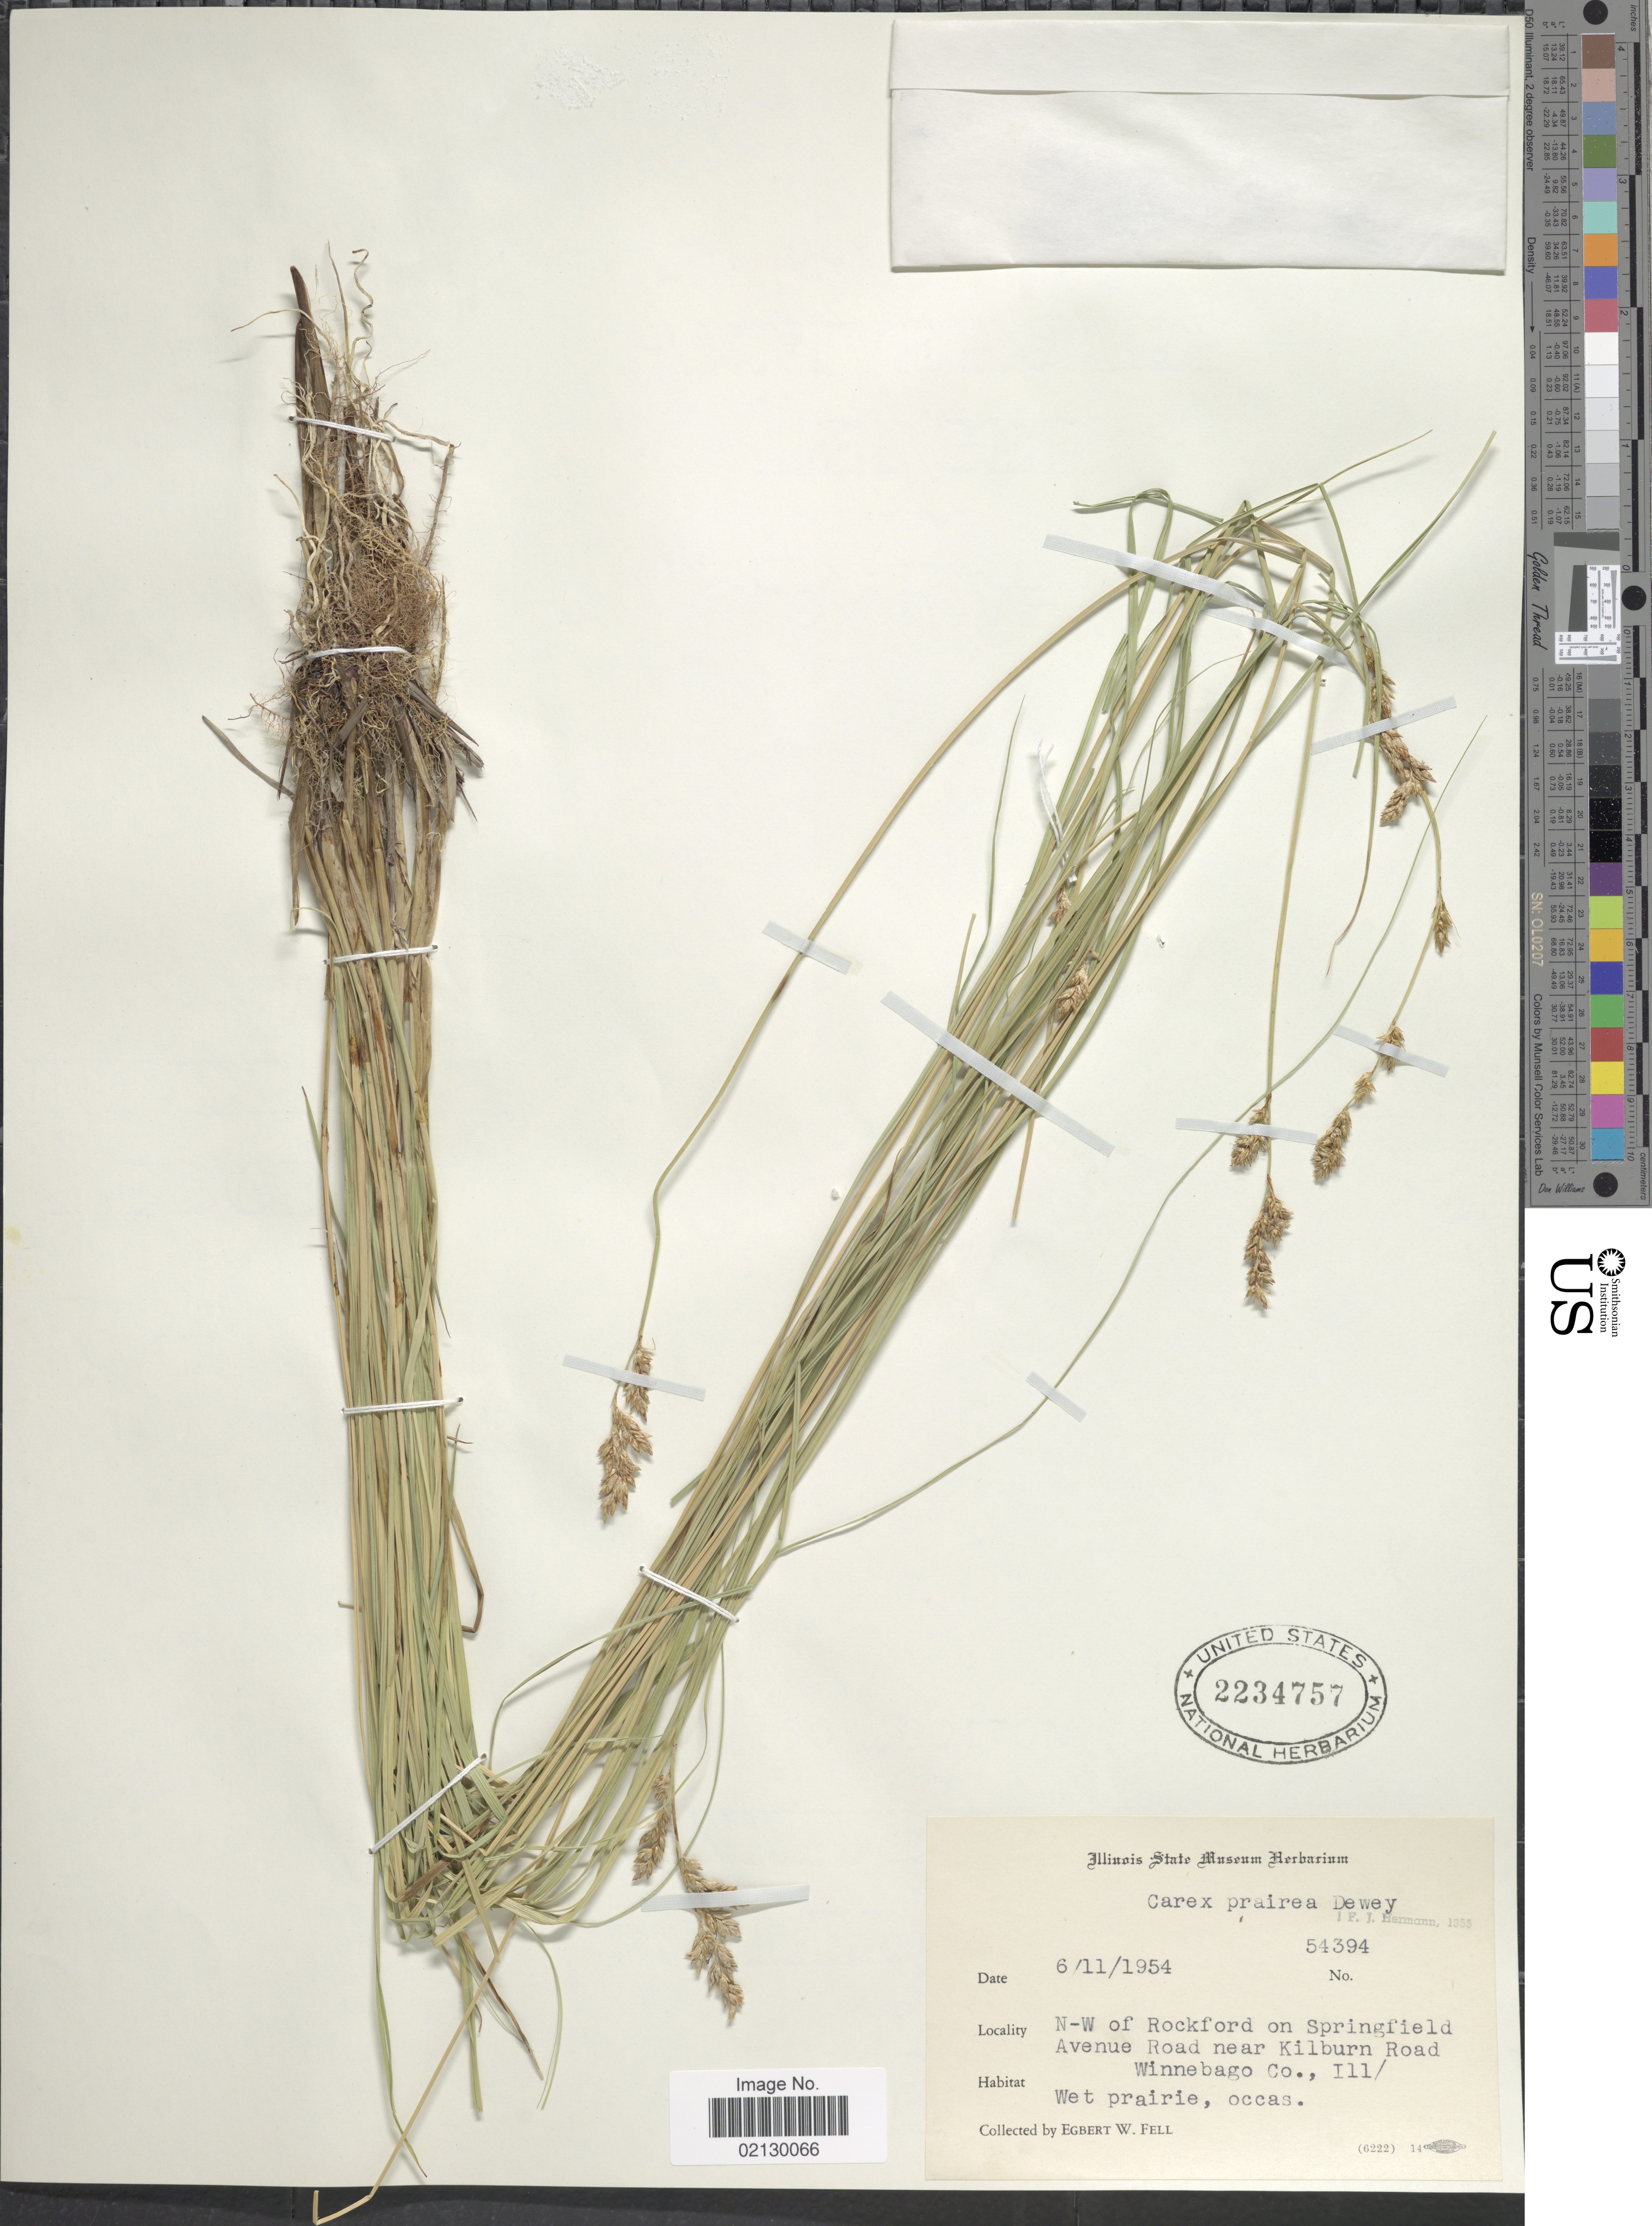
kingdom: Plantae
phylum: Tracheophyta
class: Liliopsida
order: Poales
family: Cyperaceae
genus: Carex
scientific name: Carex prairea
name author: Dewey ex Alph. Wood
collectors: E. Fell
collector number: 54394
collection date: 1954-06-11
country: United States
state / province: Illinois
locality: N-W of Rockford on Springfield Avenue Road near Kilburn Road Winnebago Co.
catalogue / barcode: US 2234757